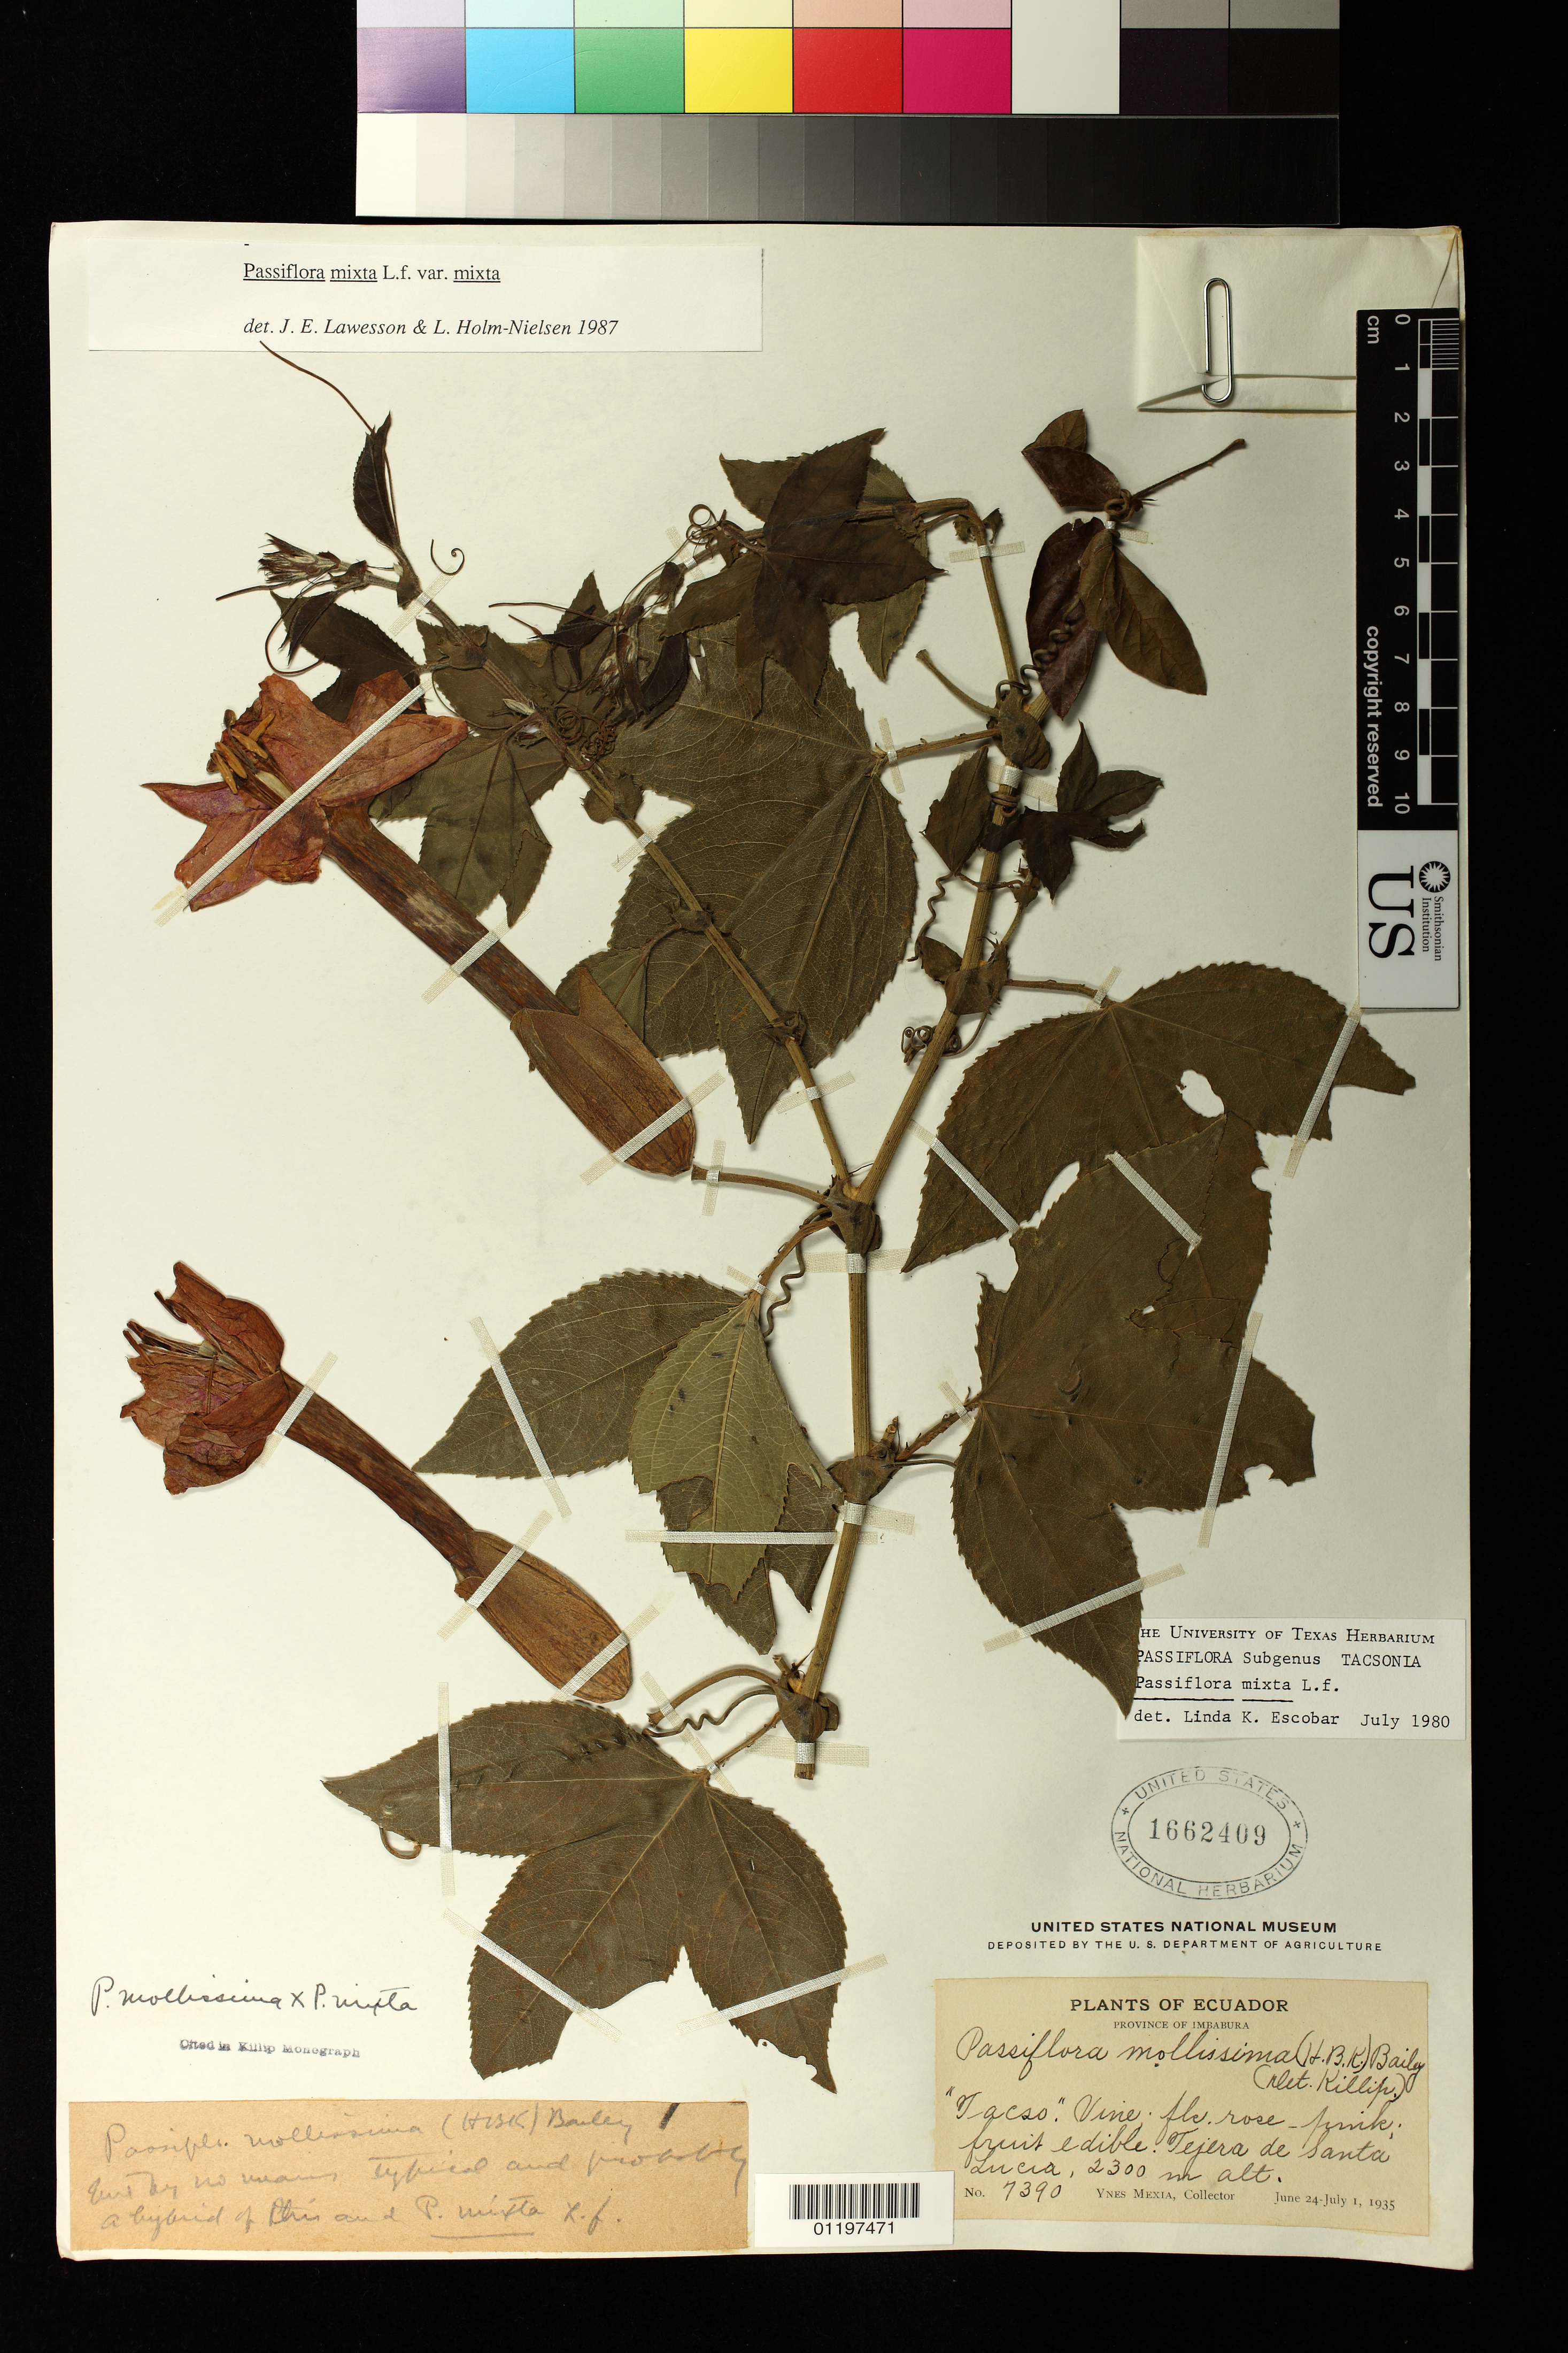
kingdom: Plantae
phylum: Tracheophyta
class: Magnoliopsida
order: Malpighiales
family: Passifloraceae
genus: Passiflora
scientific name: Passiflora mixta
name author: L. f.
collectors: Y. Mexia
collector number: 7390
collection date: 1935-06-24/1935-07-01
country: Ecuador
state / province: Imbabura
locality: Tejera de Santa Lucia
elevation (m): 2300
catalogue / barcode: US 1662409